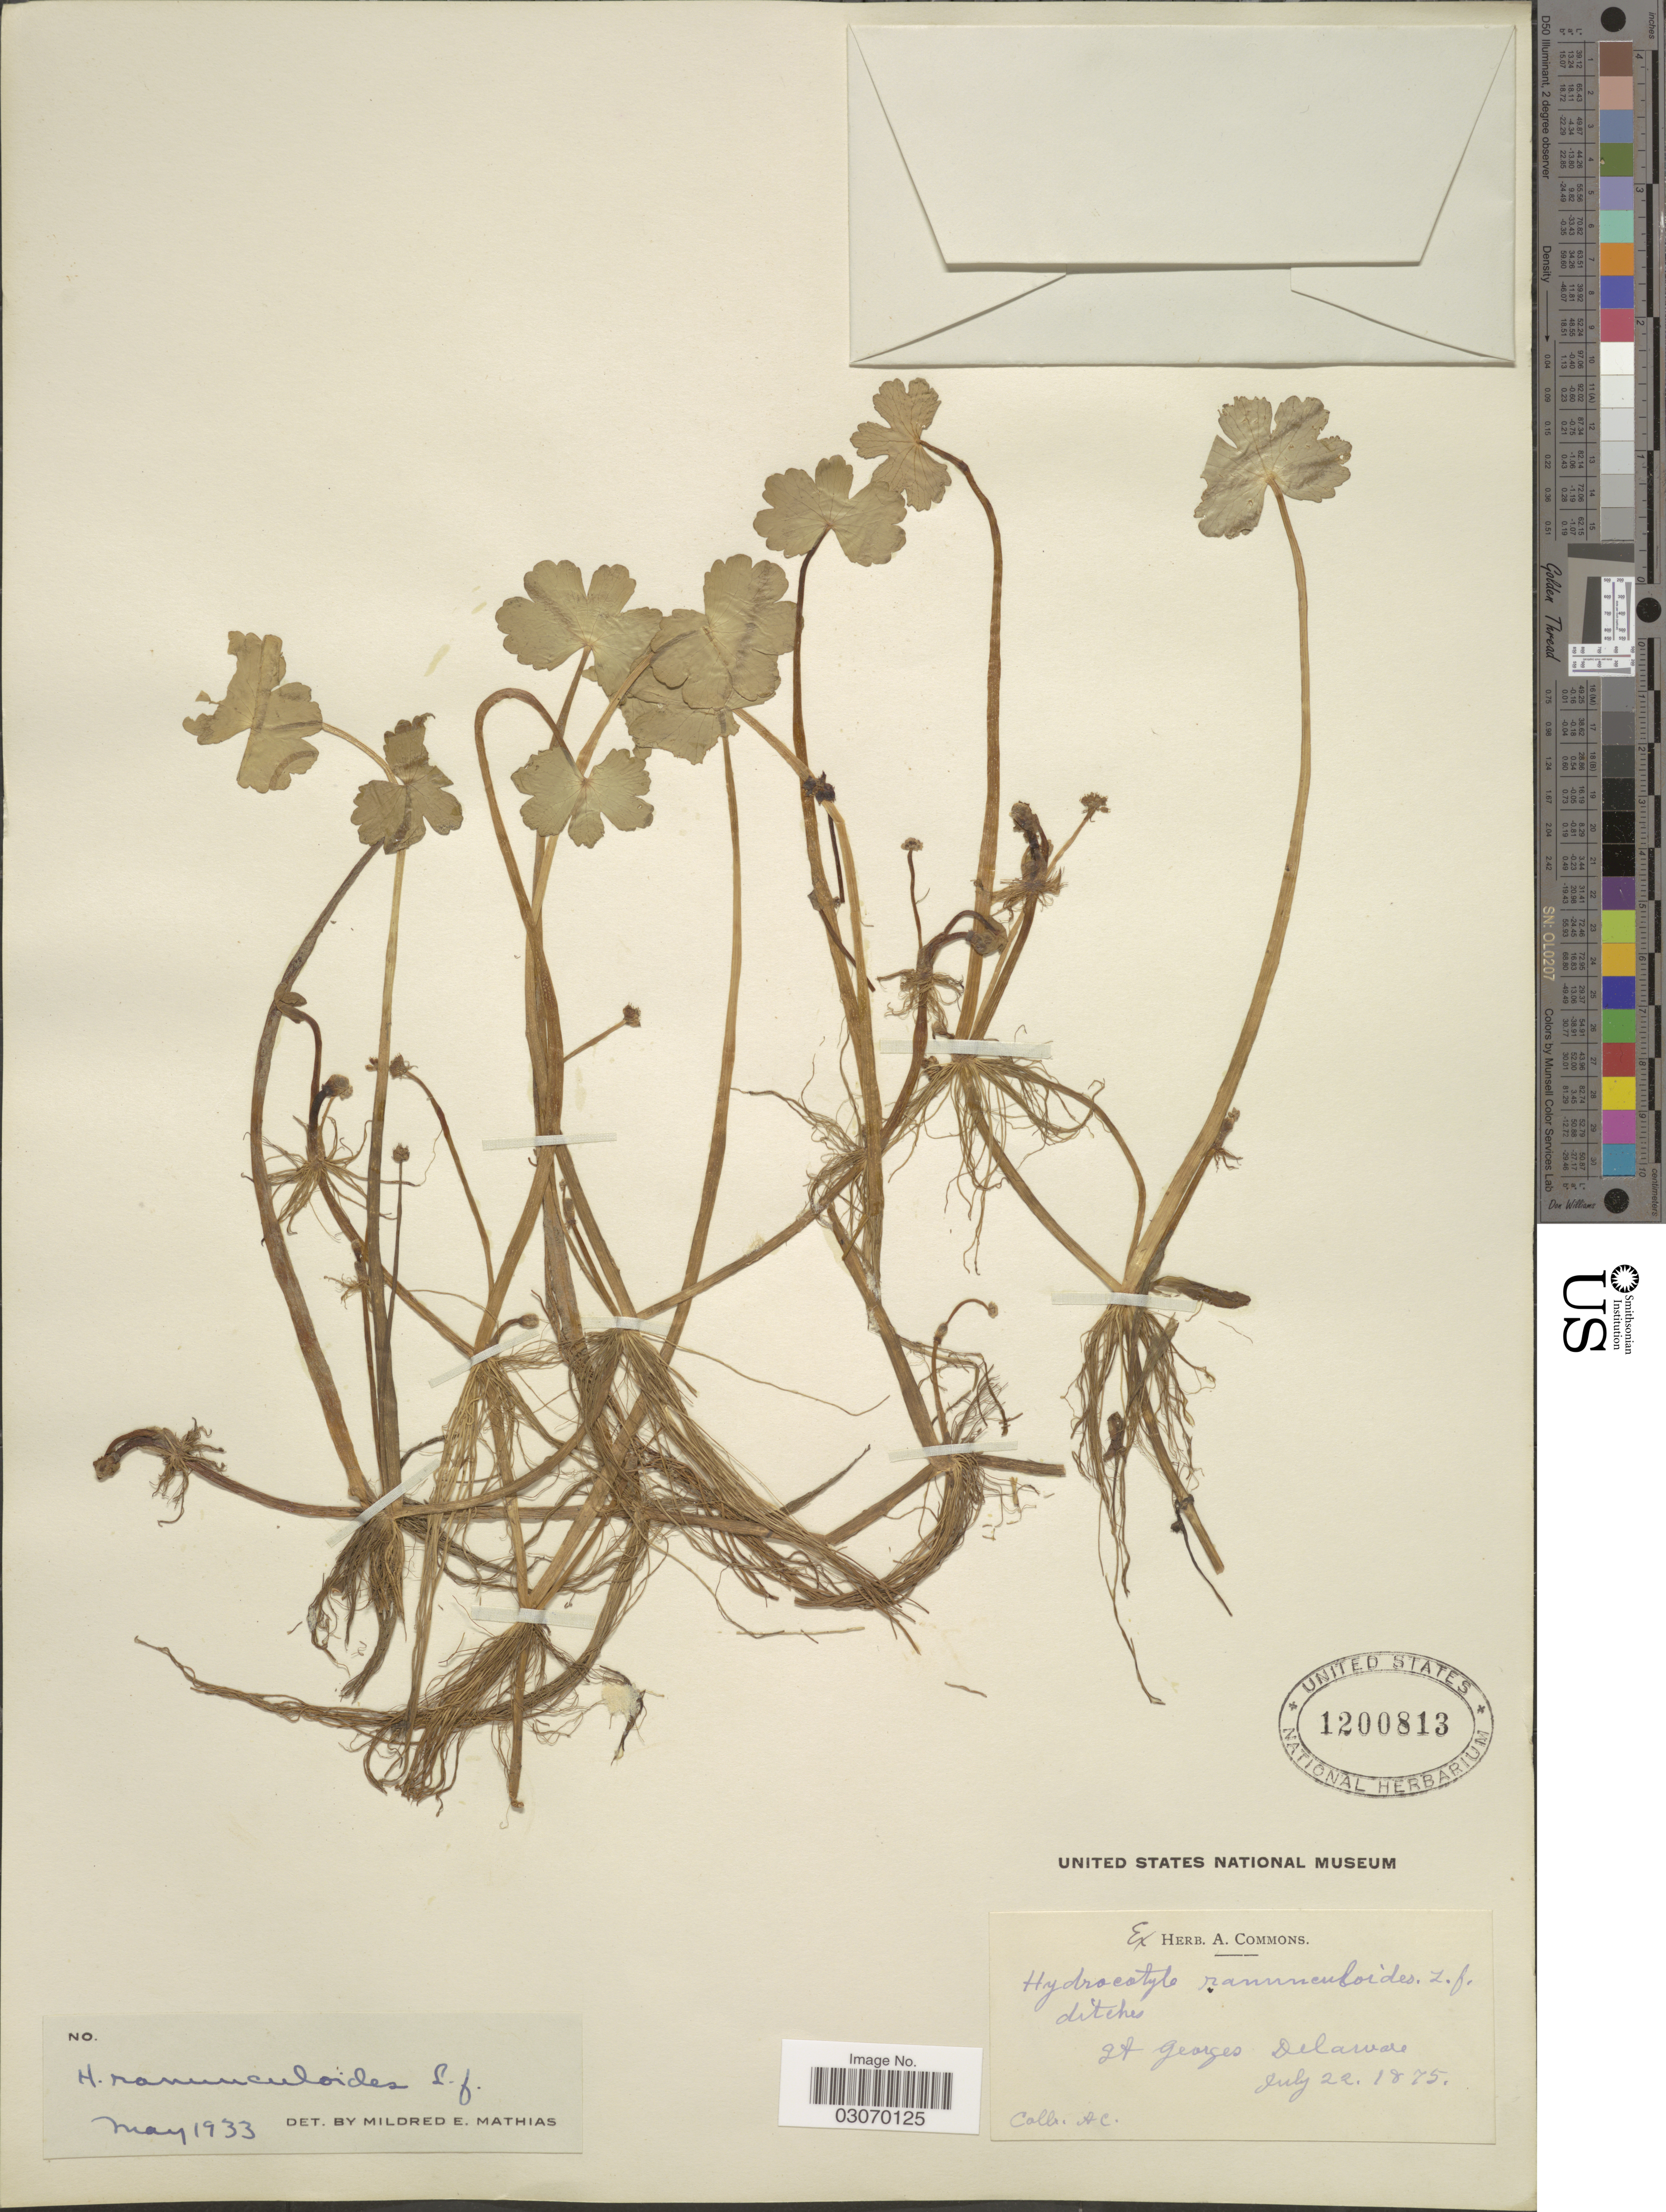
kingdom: Plantae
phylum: Tracheophyta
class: Magnoliopsida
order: Apiales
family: Araliaceae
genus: Hydrocotyle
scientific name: Hydrocotyle ranunculoides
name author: L. f.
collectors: A. Commons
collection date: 1875-07-22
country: United States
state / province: Delaware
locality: St. Georges.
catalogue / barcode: US 1200813